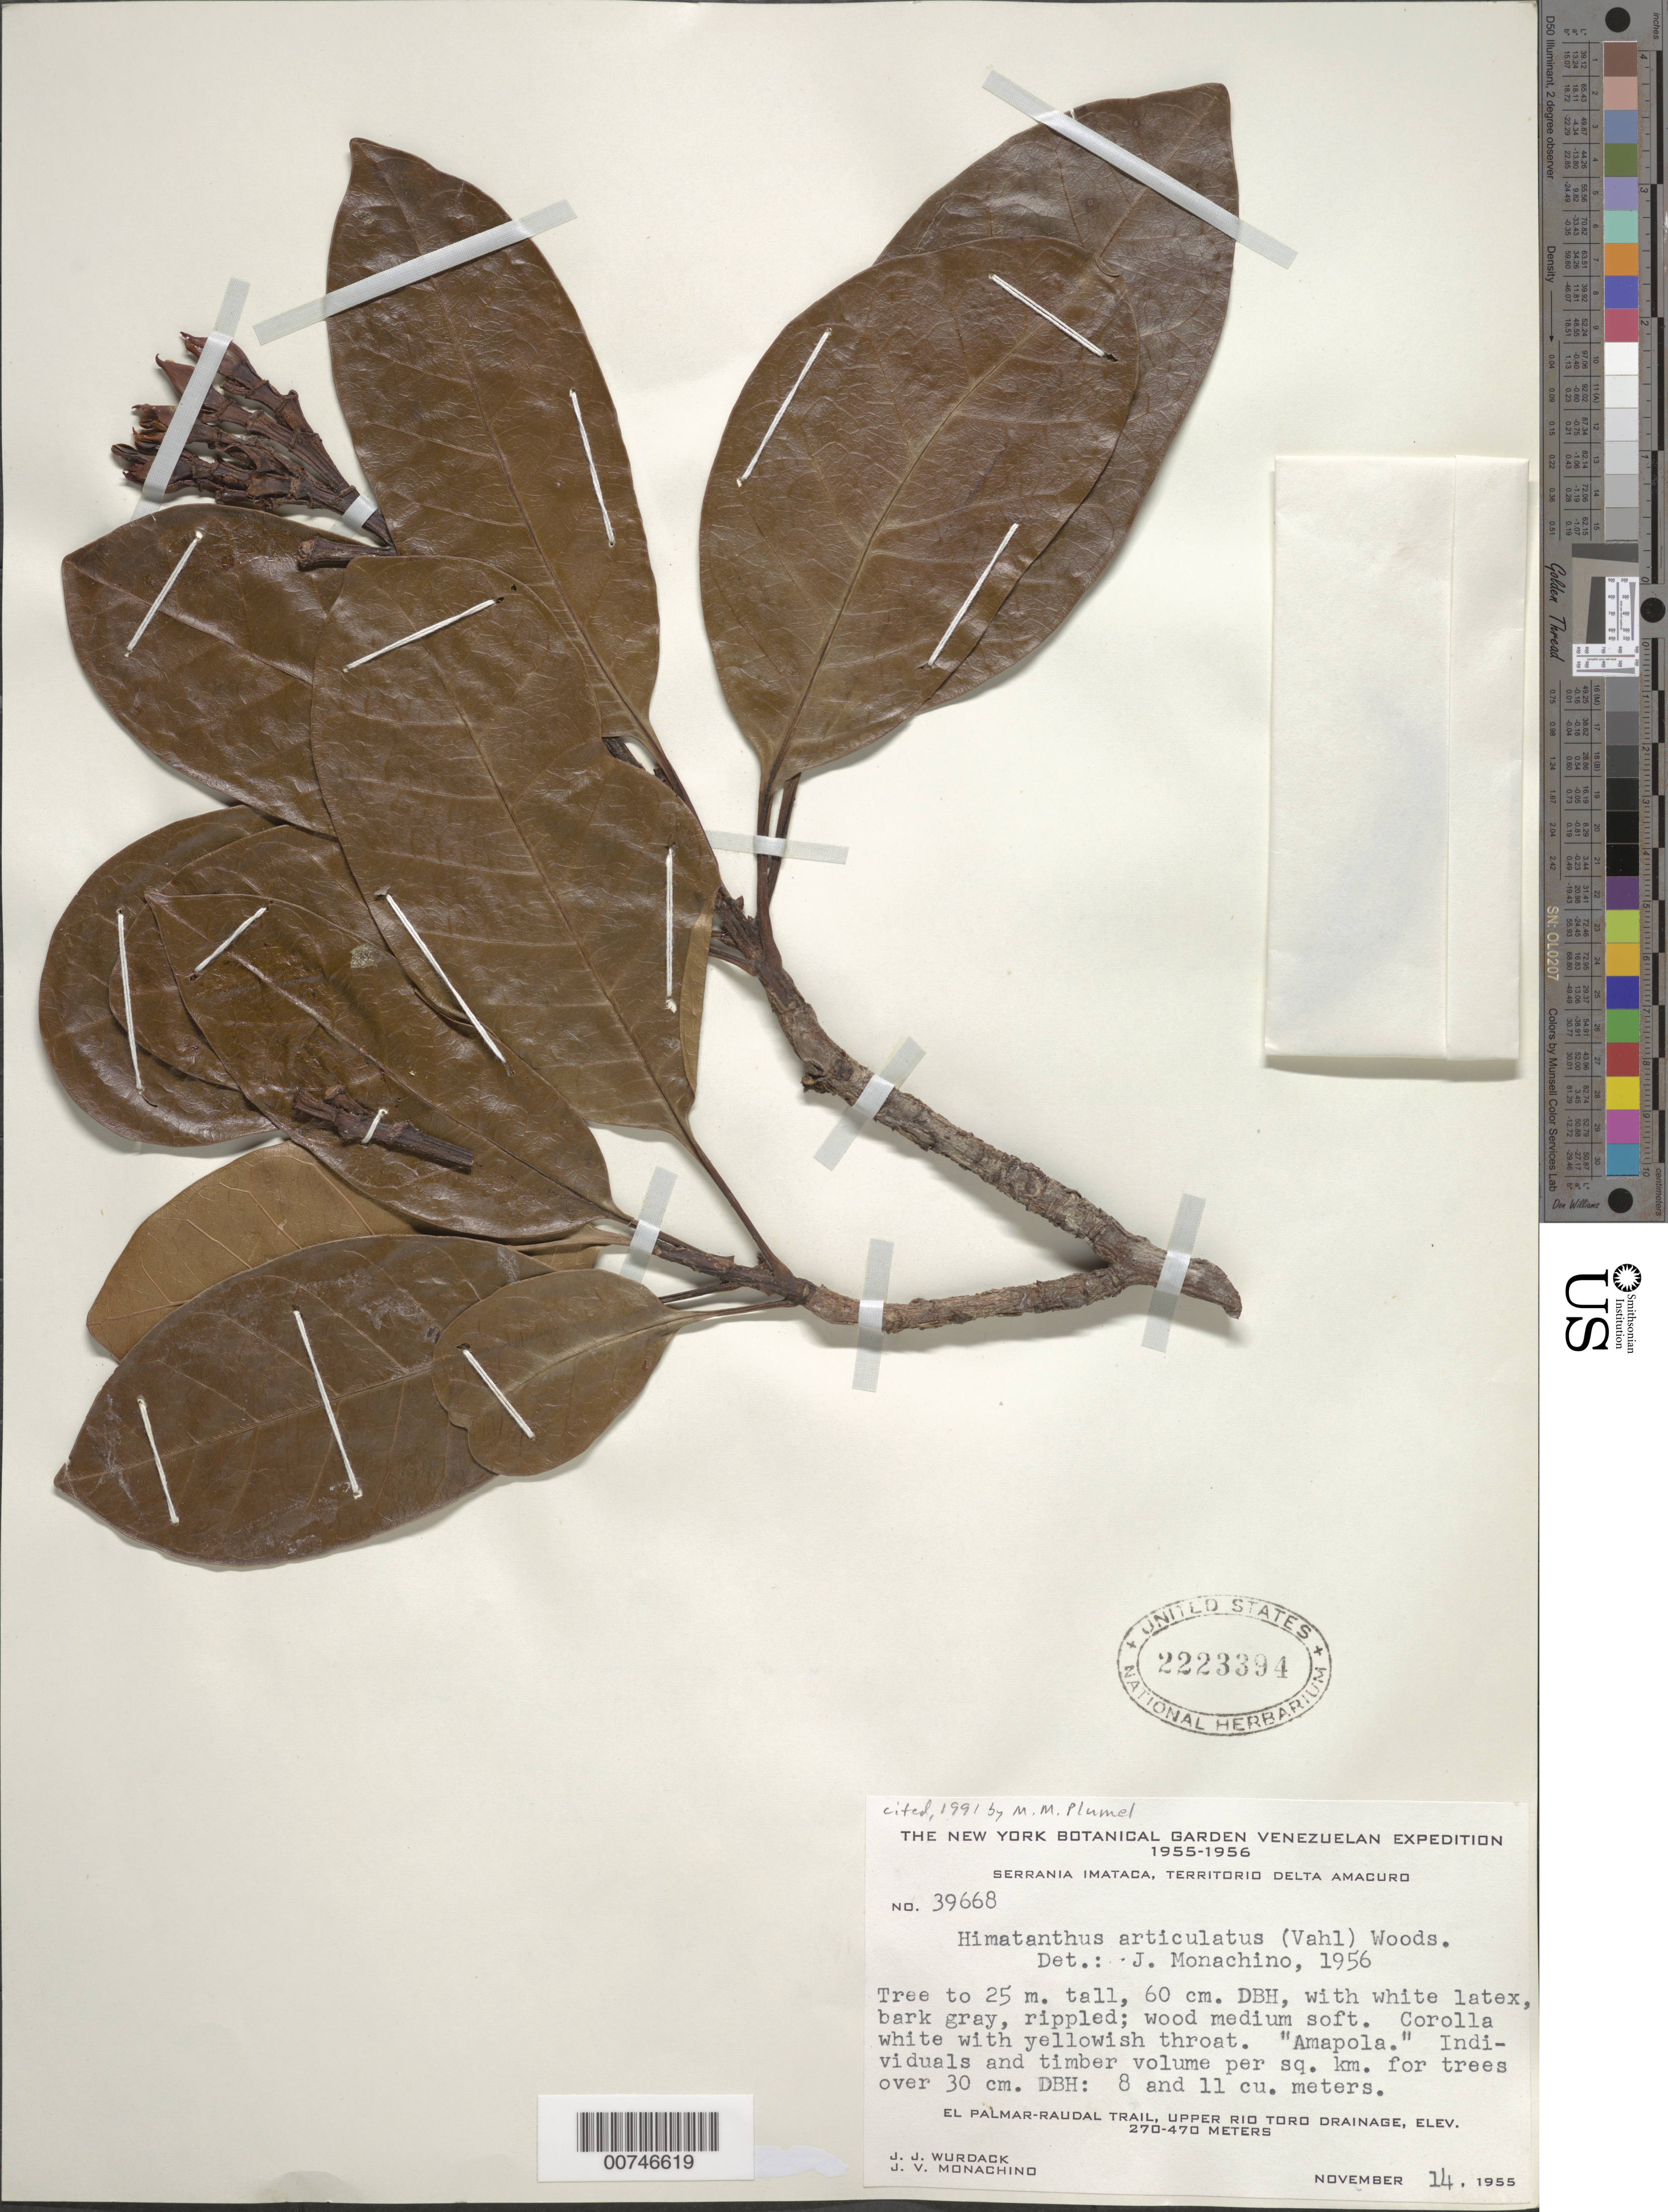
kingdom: Plantae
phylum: Tracheophyta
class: Magnoliopsida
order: Gentianales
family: Apocynaceae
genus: Himatanthus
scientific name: Himatanthus articulatus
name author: (Vahl) Woodson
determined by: Monachino, J. V.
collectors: J. J. Wurdack & J. V. Monachino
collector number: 39668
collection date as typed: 14-Nov-55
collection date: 1955-11-14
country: Venezuela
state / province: Delta Amacuro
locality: Serrania Imataca, El Palmar-Raudal Trail, upper Río Toro drainage; 10 km S of Cerro Muerto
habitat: Trail, upper river drainage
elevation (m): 270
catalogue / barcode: US 2223394